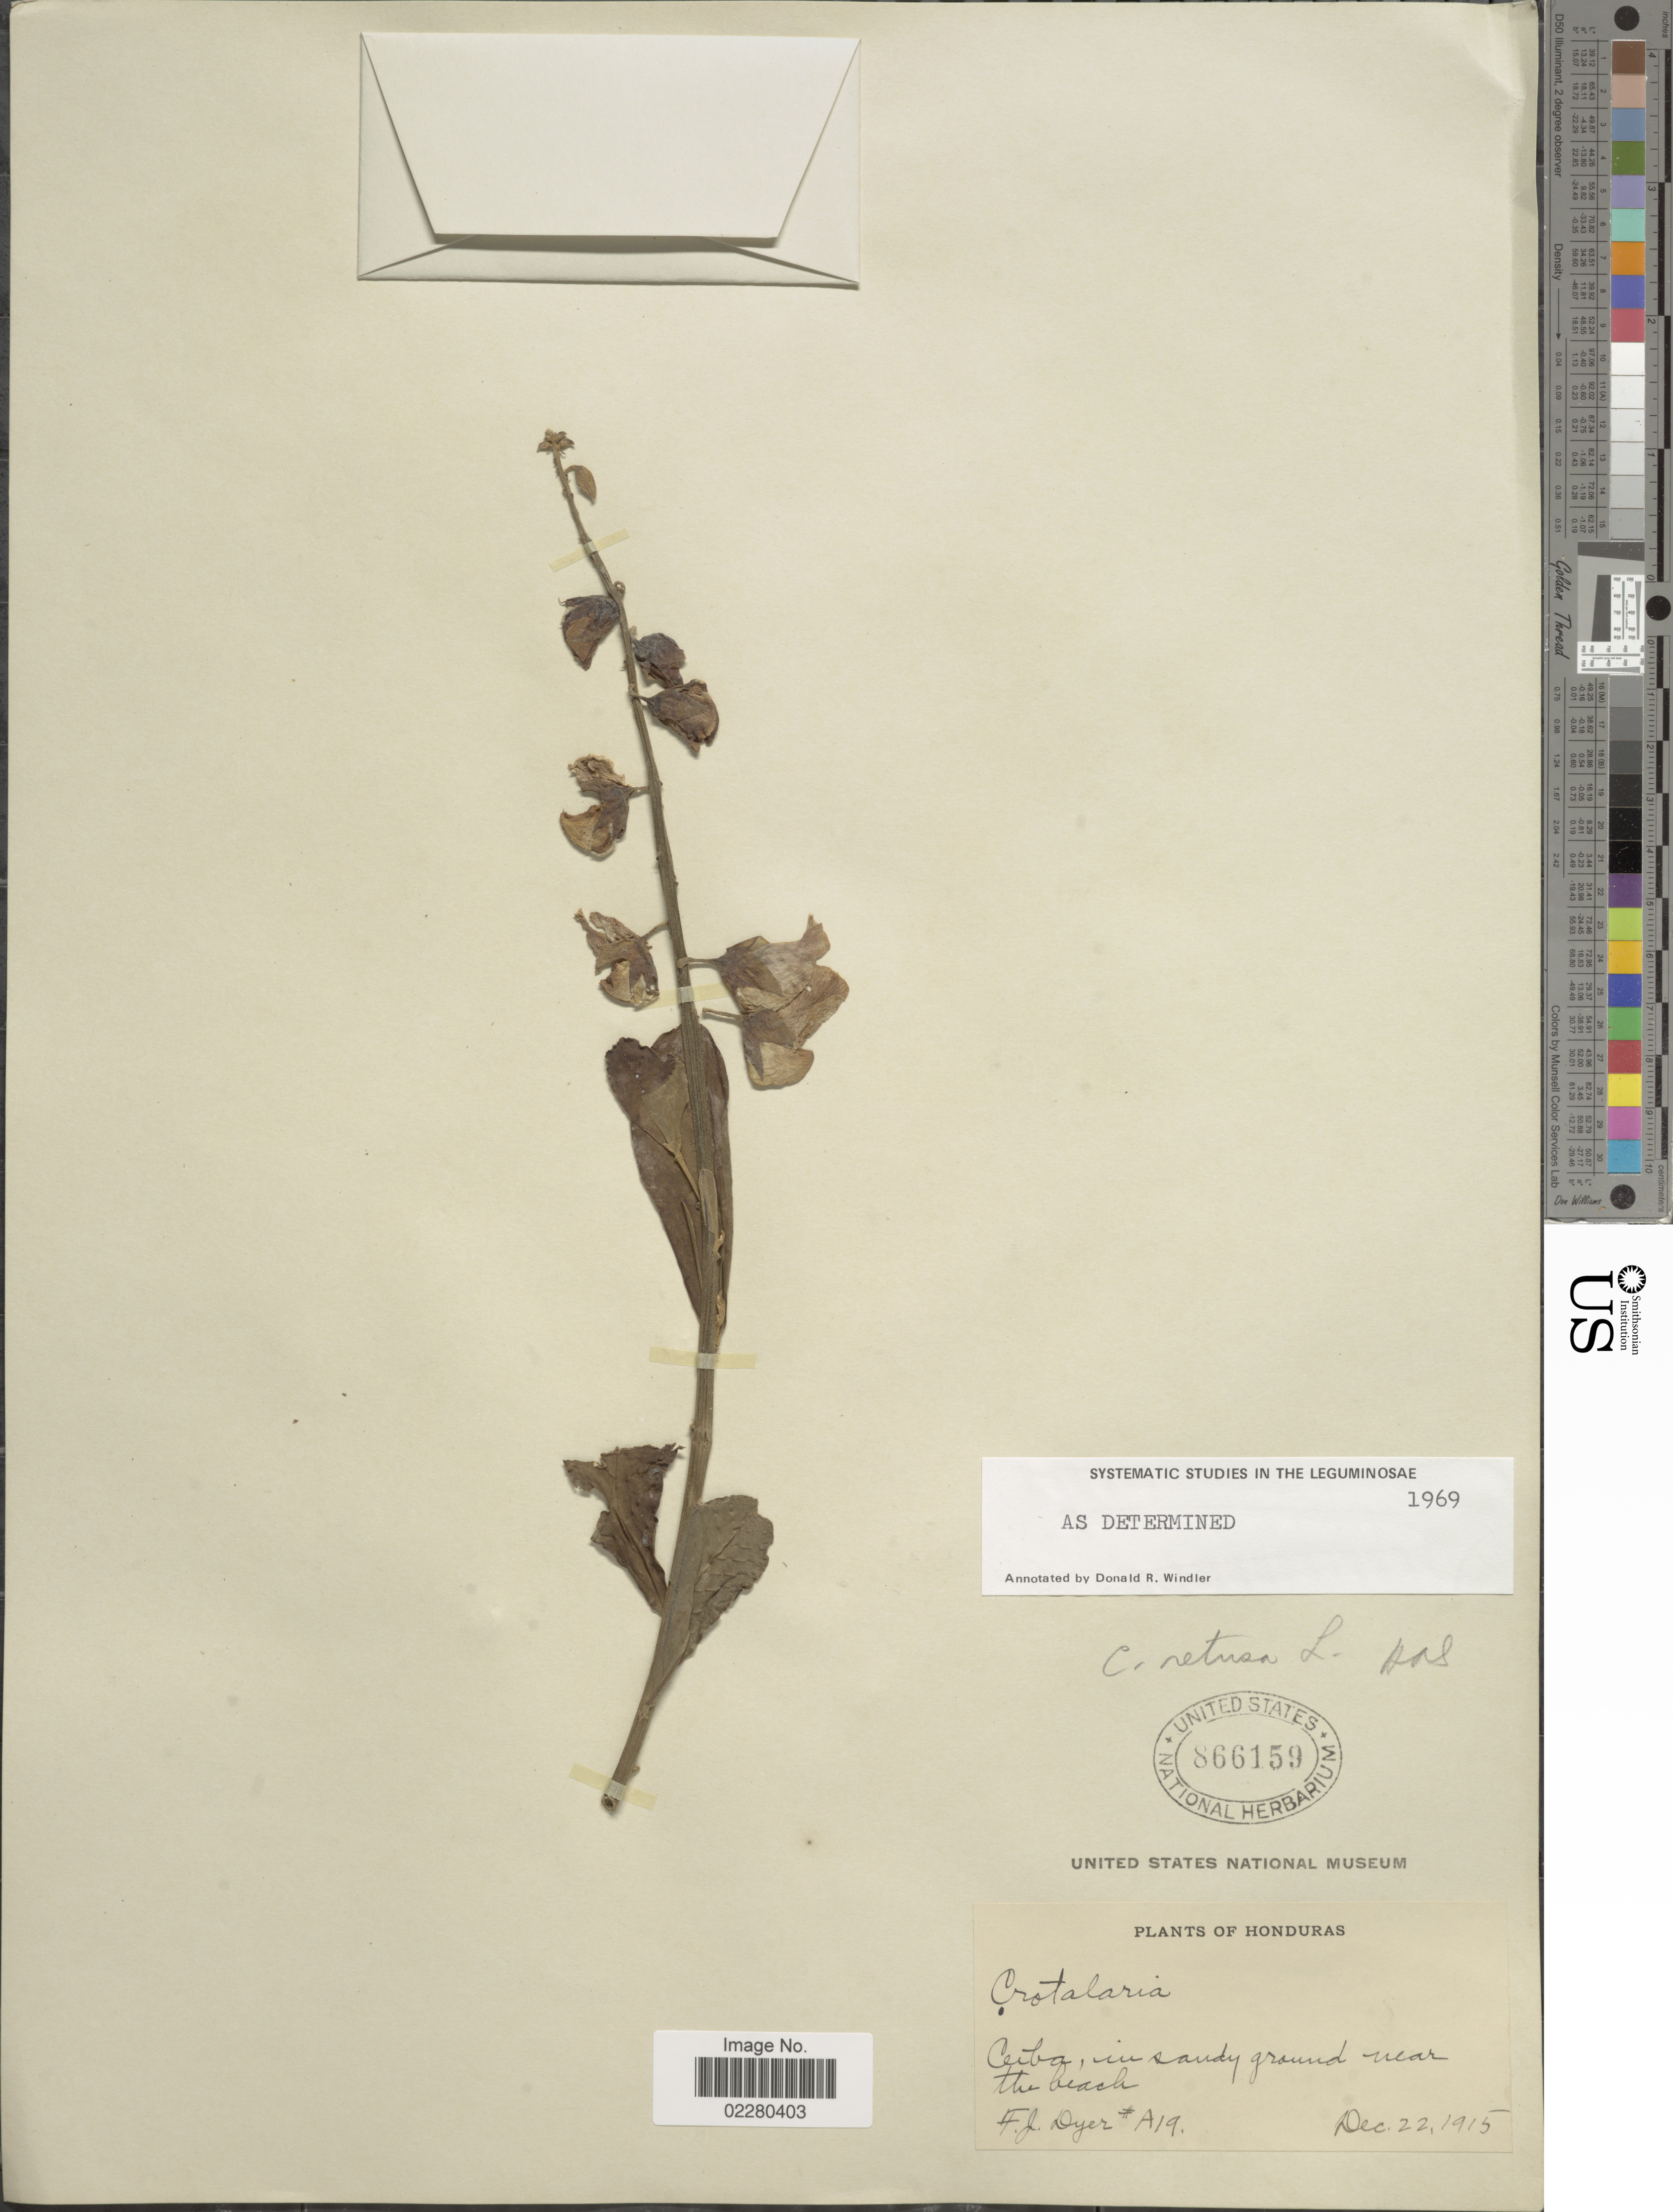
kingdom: Plantae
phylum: Tracheophyta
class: Magnoliopsida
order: Fabales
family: Fabaceae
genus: Crotalaria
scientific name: Crotalaria retusa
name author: L.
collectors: F. J. Dyer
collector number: A19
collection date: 1915-12-22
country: Honduras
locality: Ceiba, in sandy ground near the beach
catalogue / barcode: US 866159